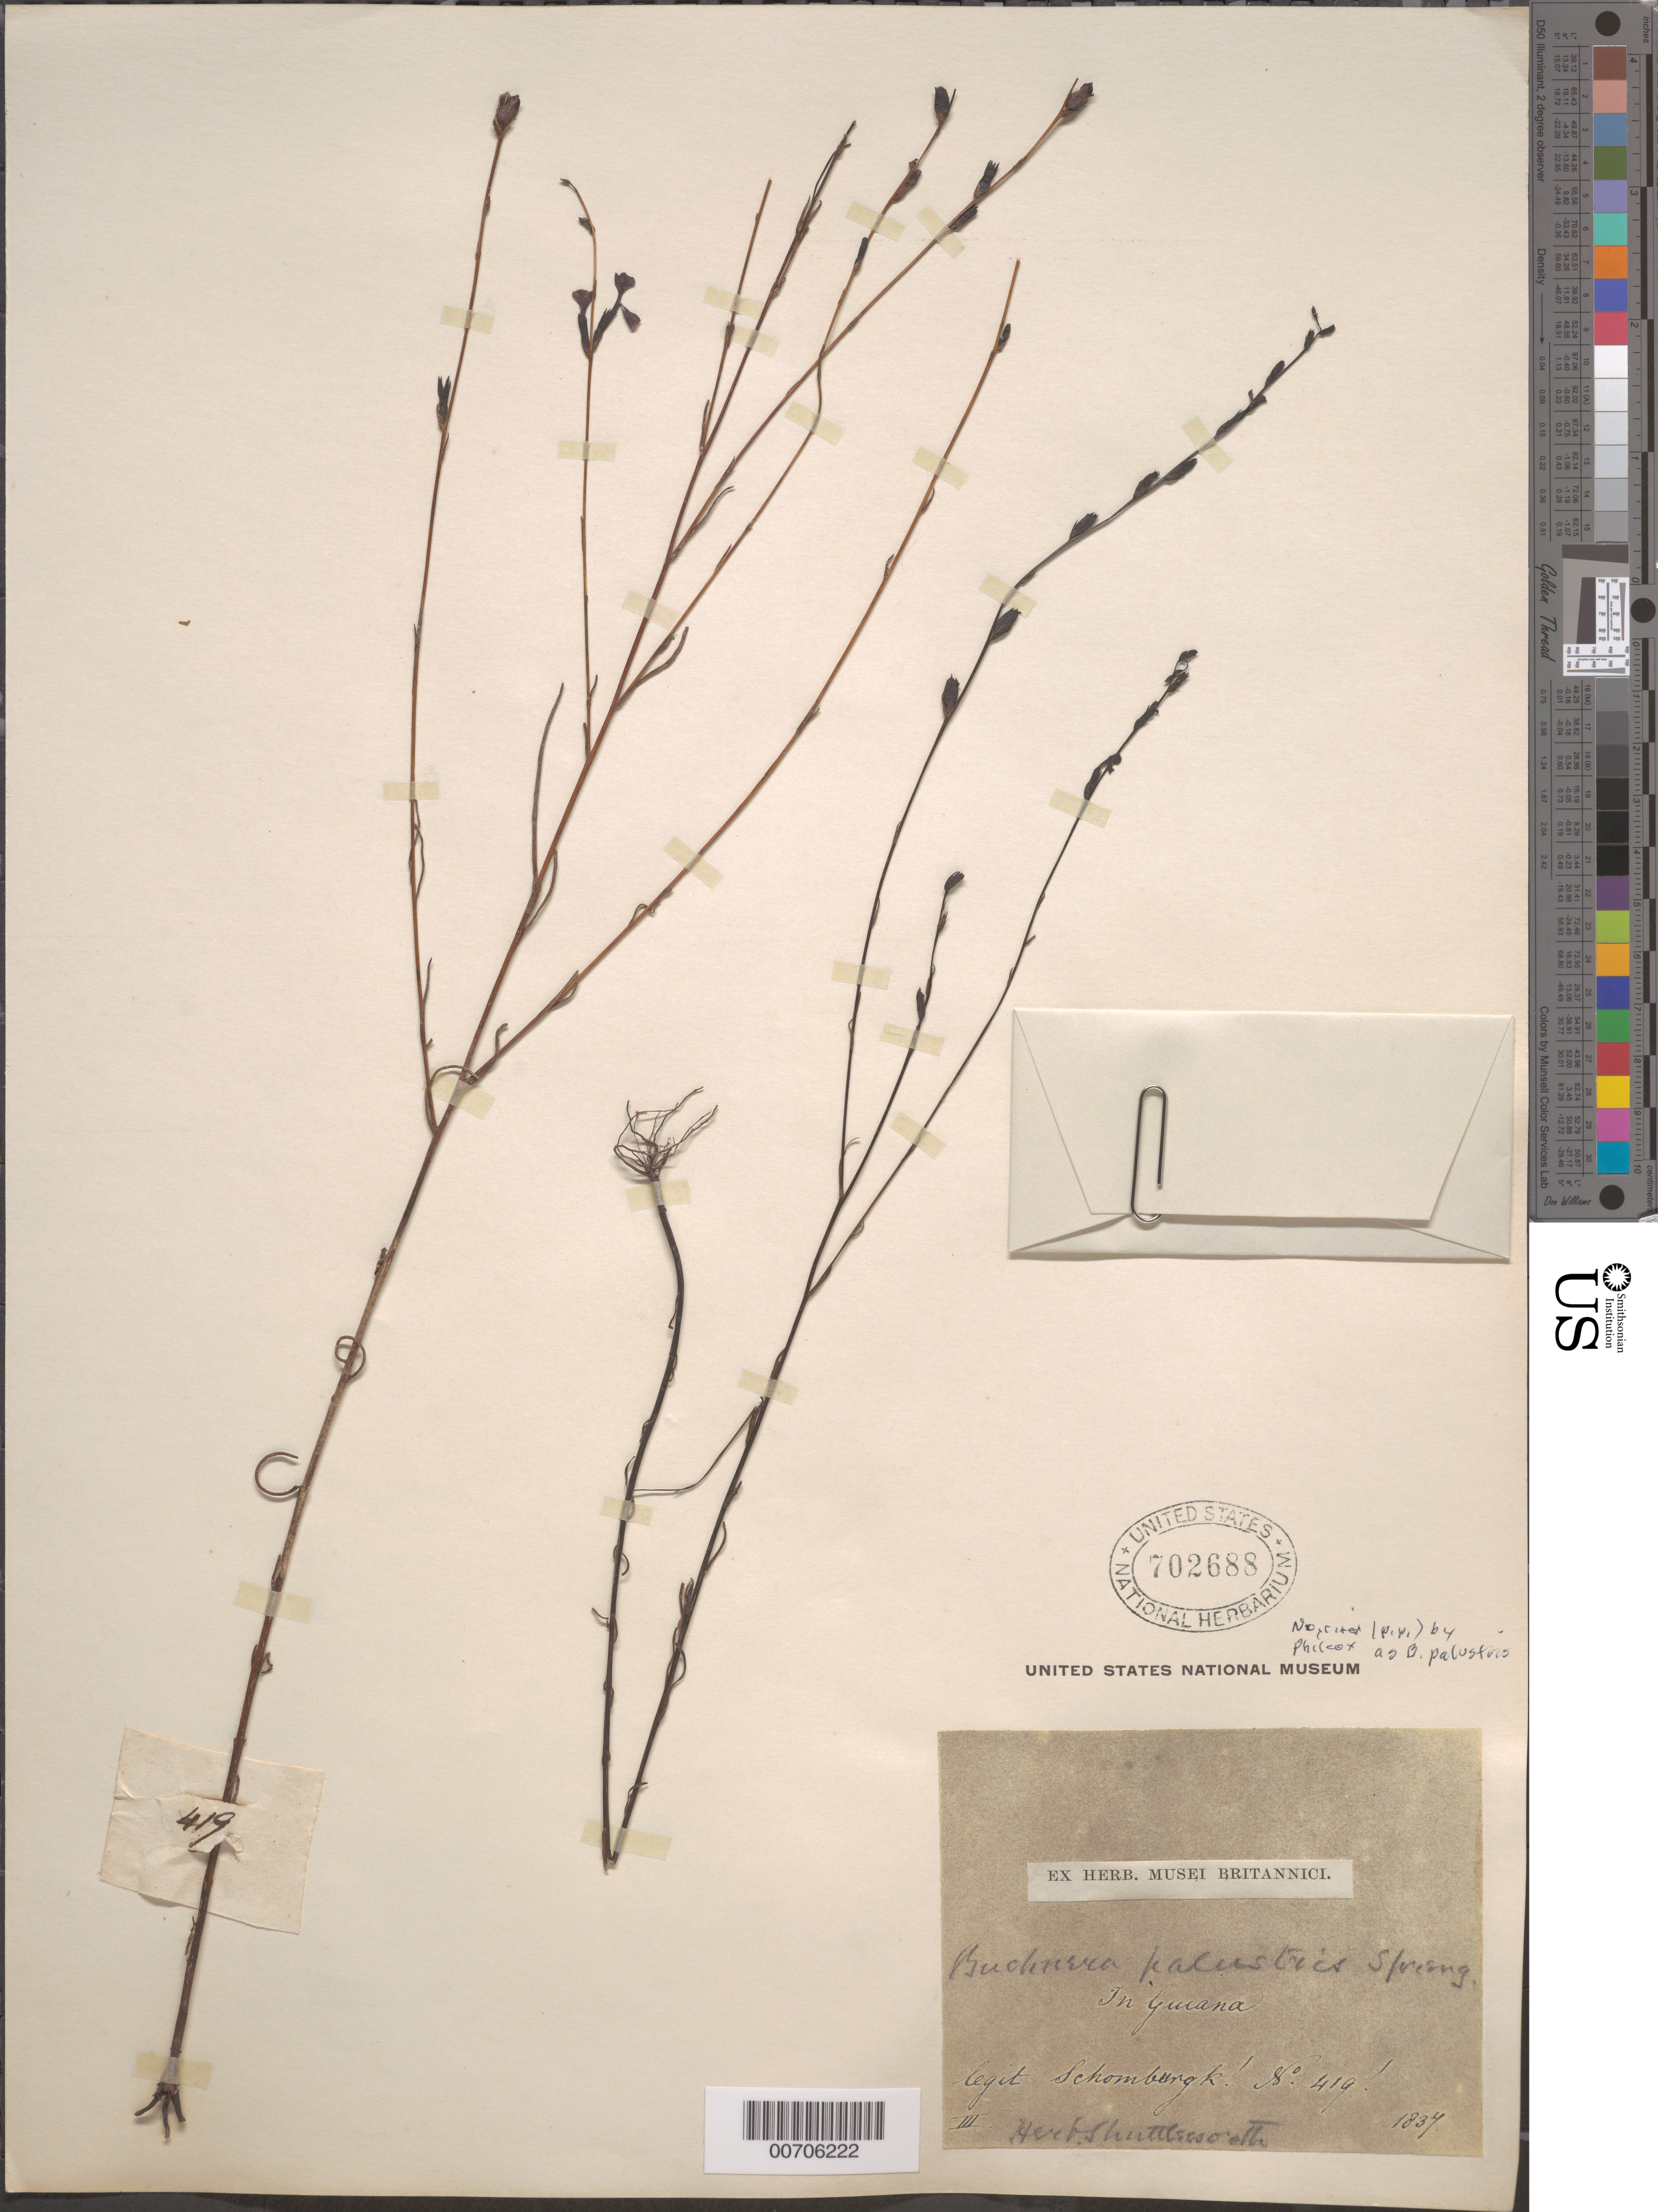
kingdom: Plantae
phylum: Tracheophyta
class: Magnoliopsida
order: Lamiales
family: Orobanchaceae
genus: Buchnera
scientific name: Buchnera palustris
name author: (Aubl.) Spreng.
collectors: R. H. Schomburgk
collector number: I 419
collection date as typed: March 1834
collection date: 1834-03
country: Guyana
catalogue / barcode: US 702688